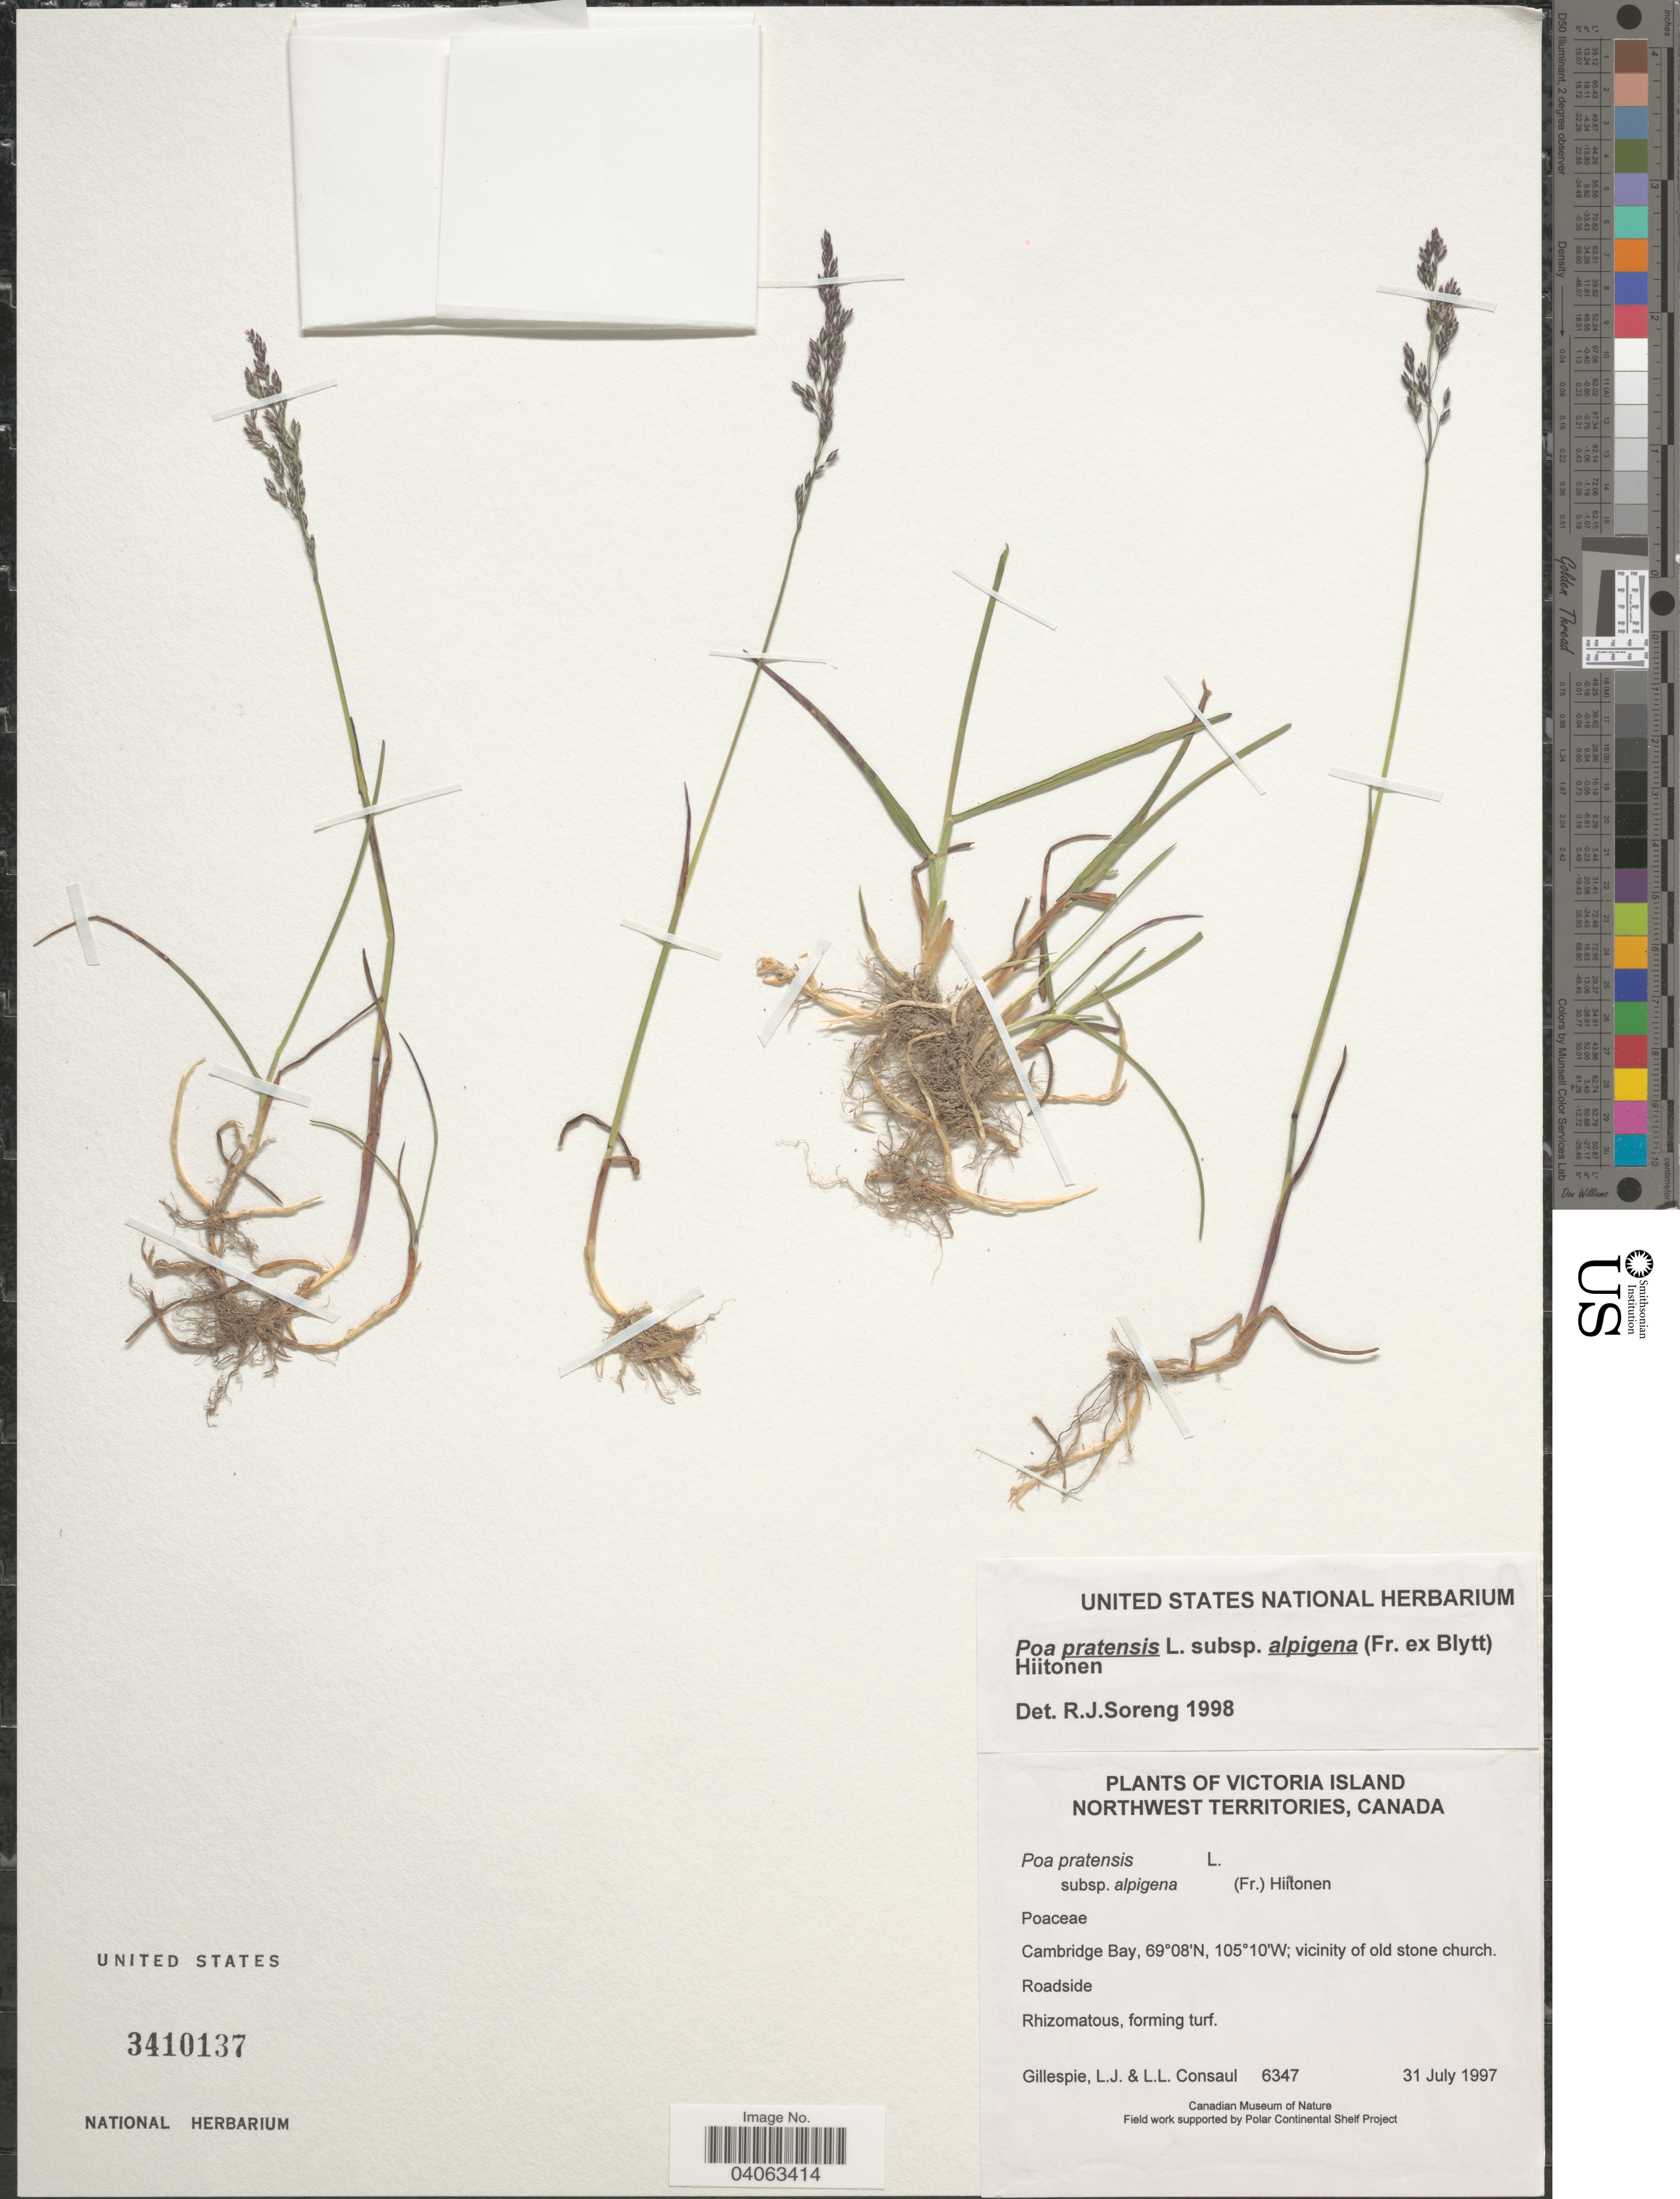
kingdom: Plantae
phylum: Tracheophyta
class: Liliopsida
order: Poales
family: Poaceae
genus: Poa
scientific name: Poa pratensis subsp. alpigena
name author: (Lindm.) Hiitonen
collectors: L. Gillespie & L. Consaul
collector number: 6347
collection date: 1997-07-31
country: Canada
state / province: Northwest Territories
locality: Victoria Island. Cambridge Bay; vicinity of stone church. Roadside.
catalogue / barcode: US 3410137